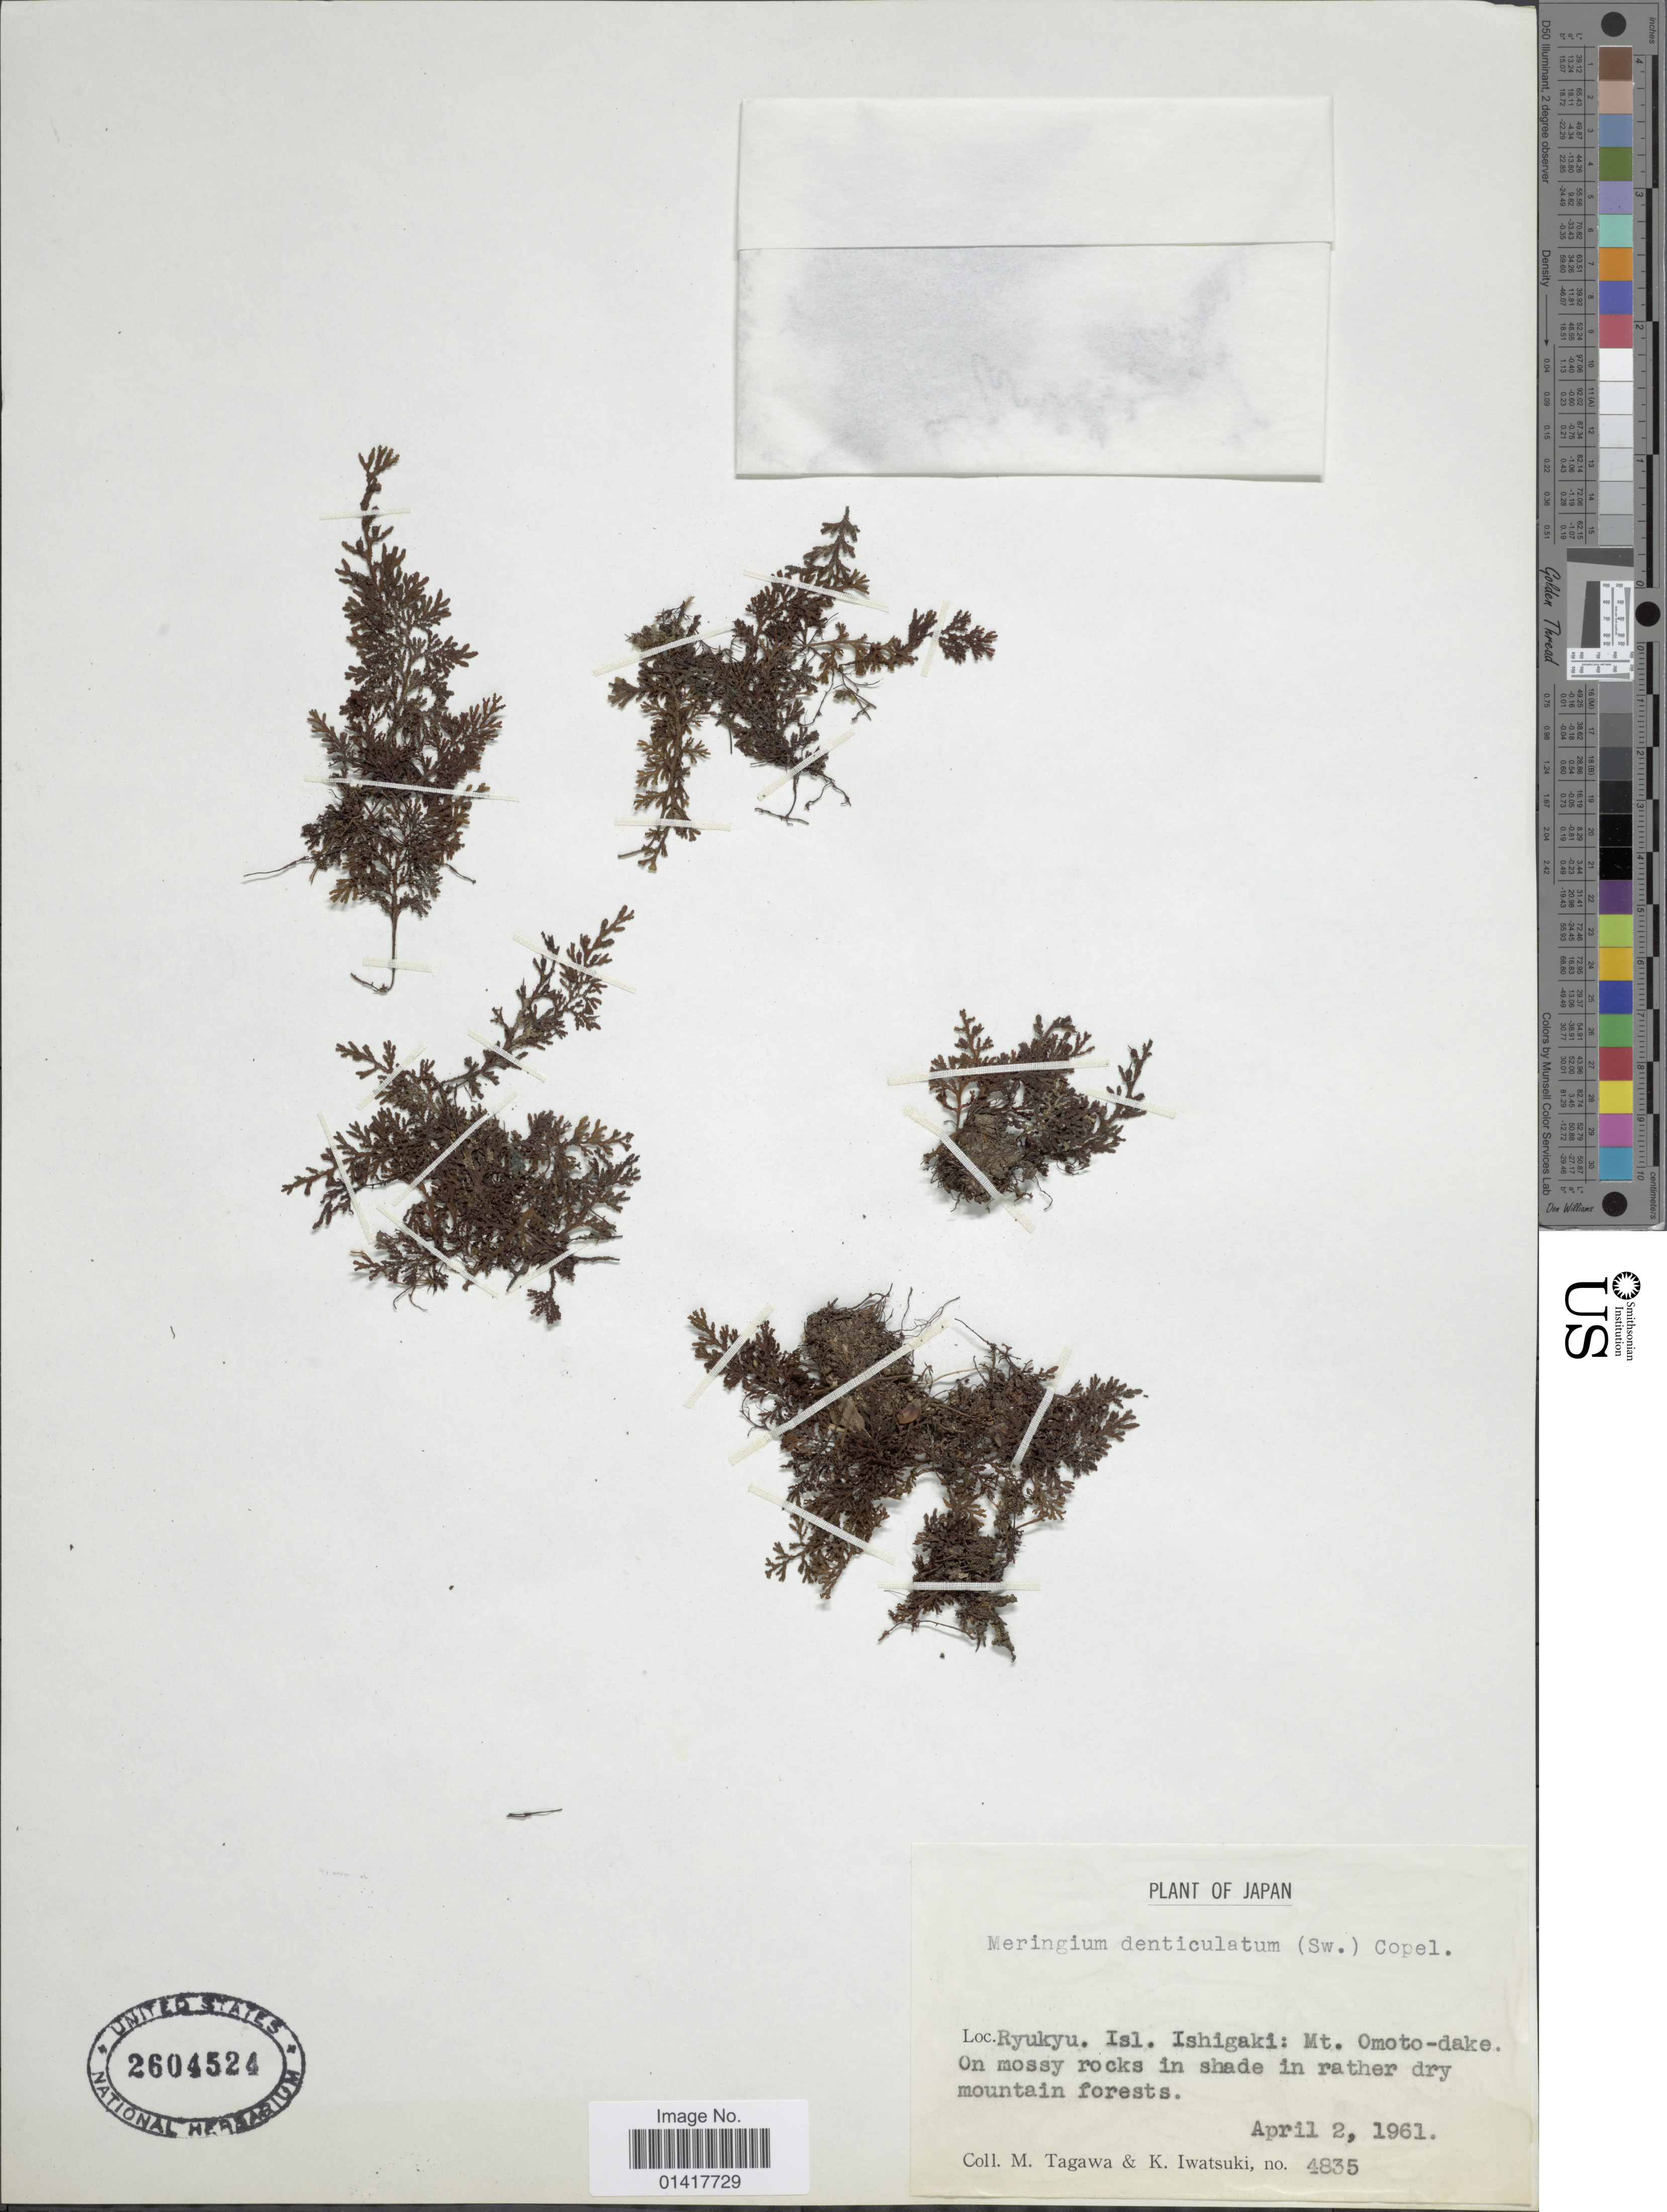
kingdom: Plantae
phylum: Tracheophyta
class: Polypodiopsida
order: Hymenophyllales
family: Hymenophyllaceae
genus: Hymenophyllum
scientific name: Hymenophyllum denticulatum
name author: Sw.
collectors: M. Tagawa & K. Iwatsuki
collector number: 4835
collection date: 1961-04-02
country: Japan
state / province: Okinawa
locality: Ryukyu. Isl. Ishigaki: Mt. Omoto-dake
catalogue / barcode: US 2604524